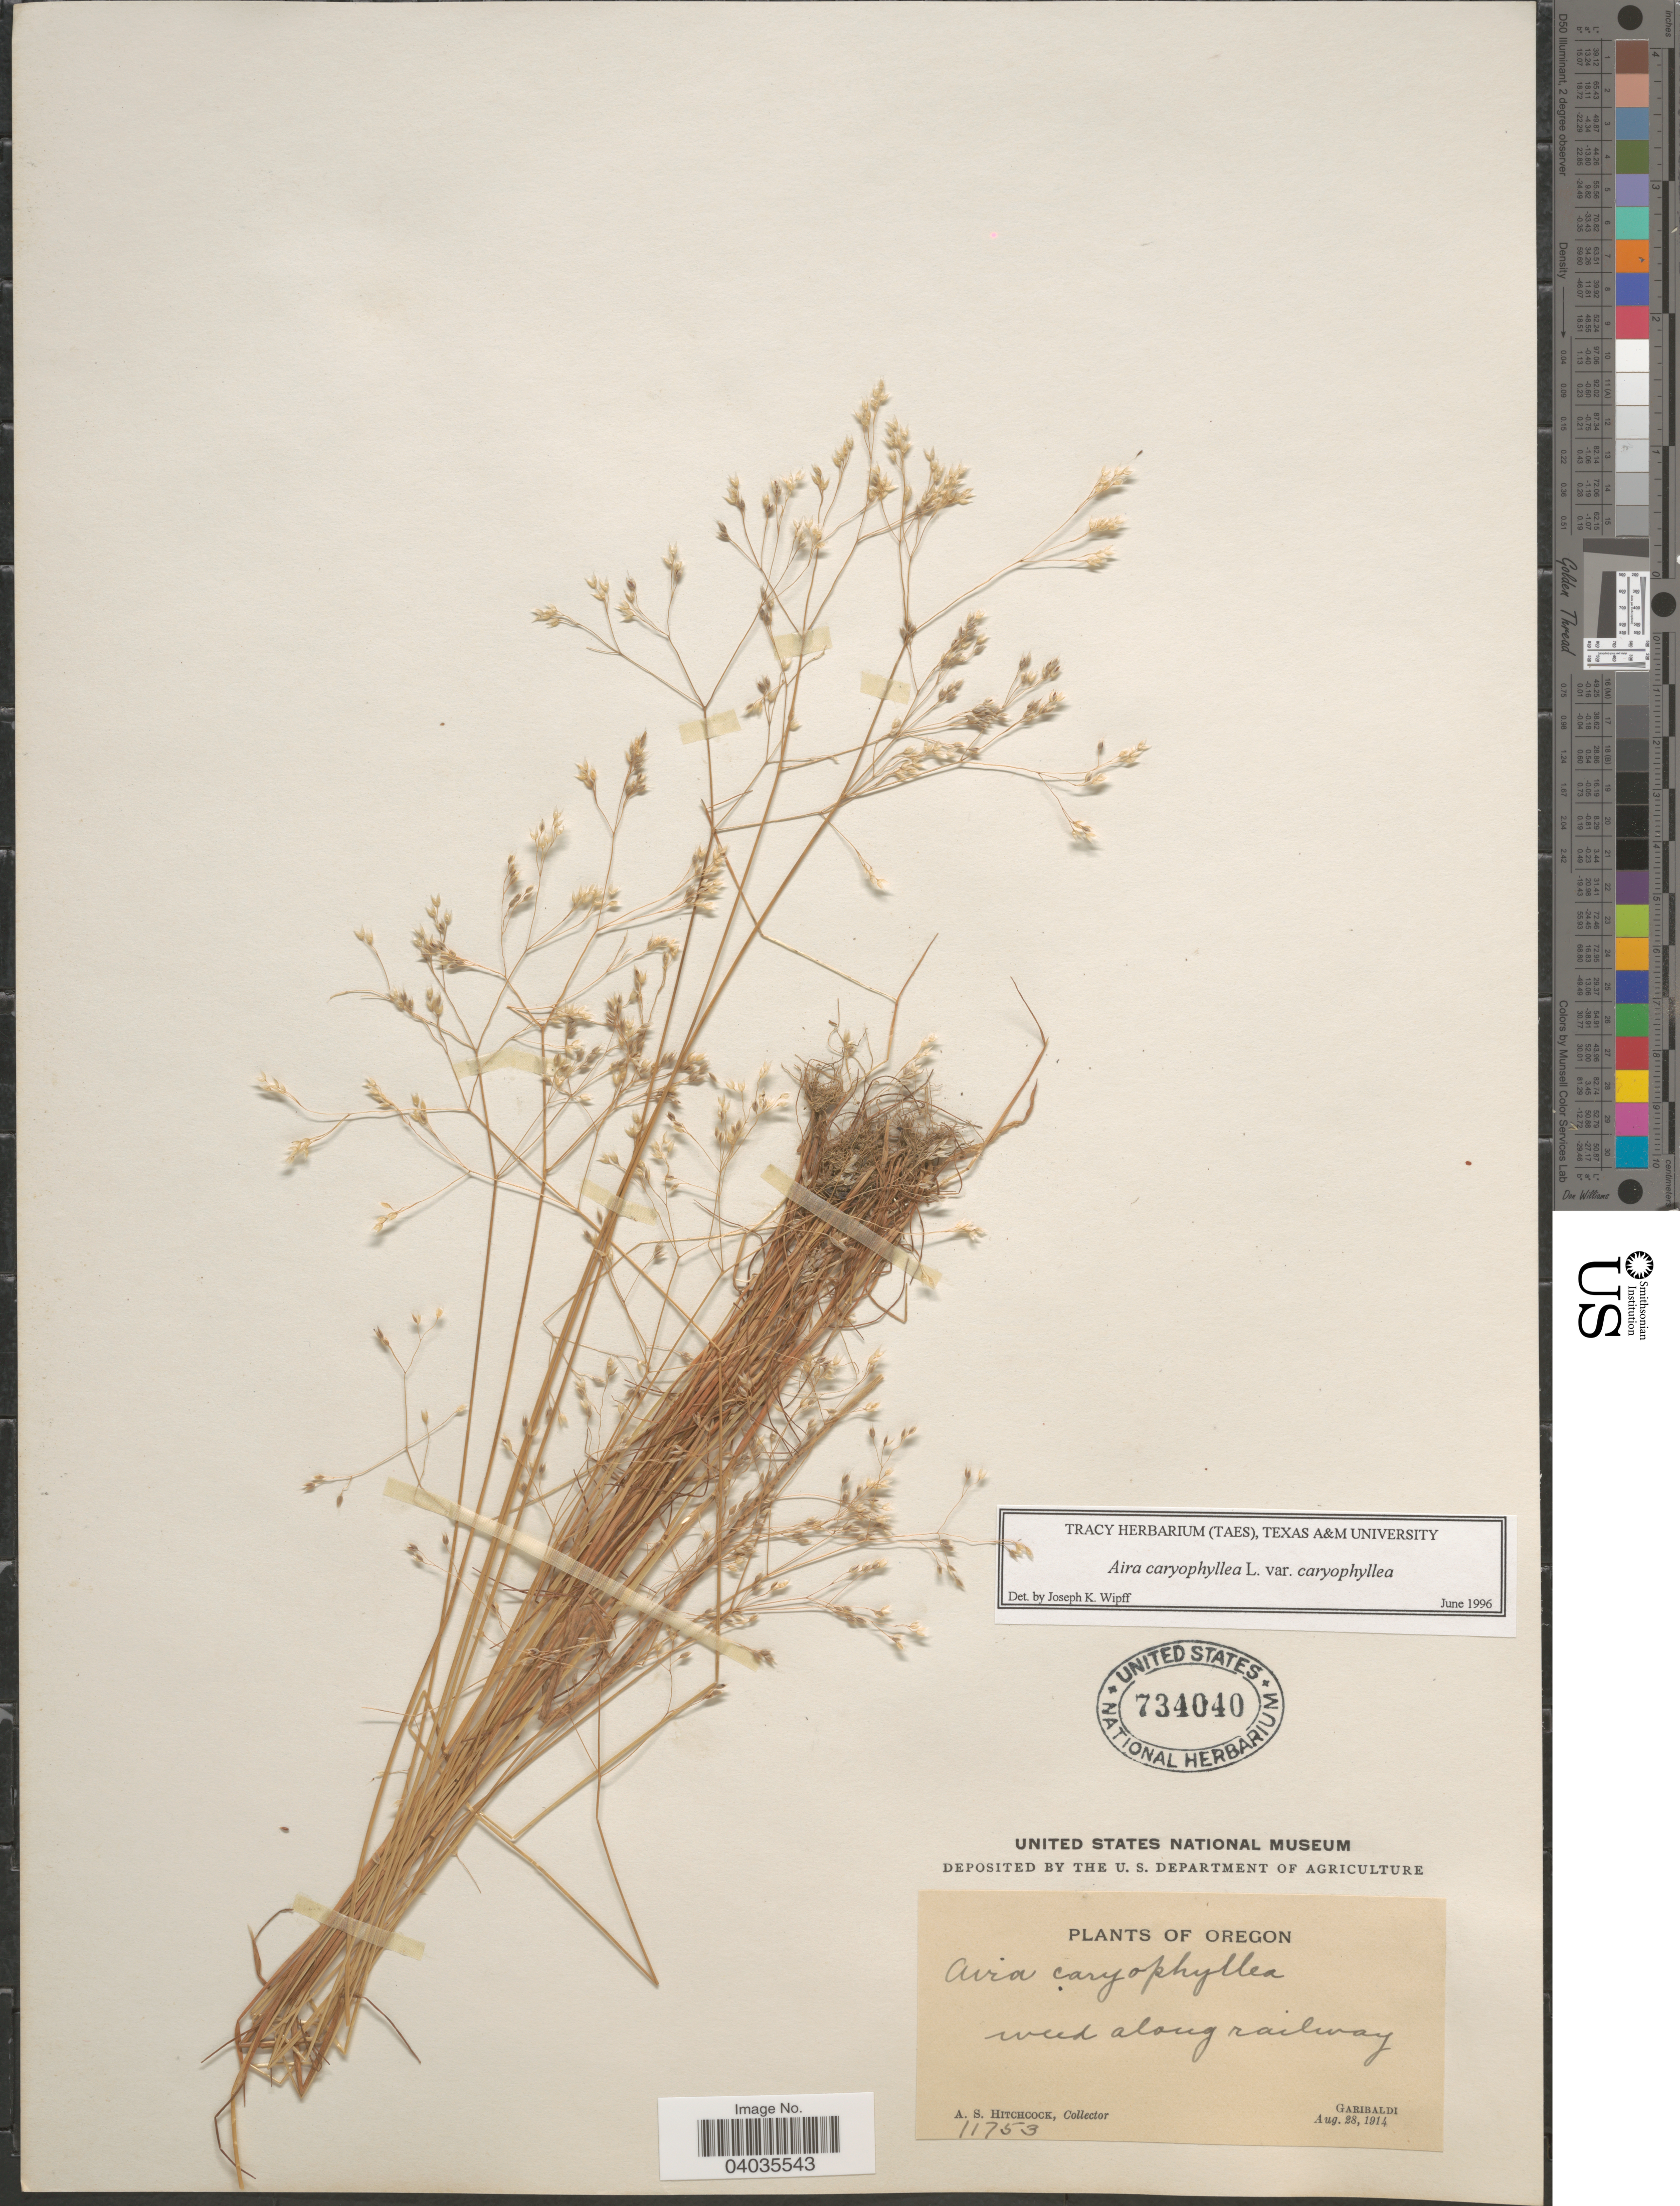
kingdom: Plantae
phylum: Tracheophyta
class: Liliopsida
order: Poales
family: Poaceae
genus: Aira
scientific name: Aira caryophyllea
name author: L.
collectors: A. S. Hitchcock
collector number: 11753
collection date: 1914-08-28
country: United States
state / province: Oregon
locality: Garibaldi.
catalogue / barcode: US 734040